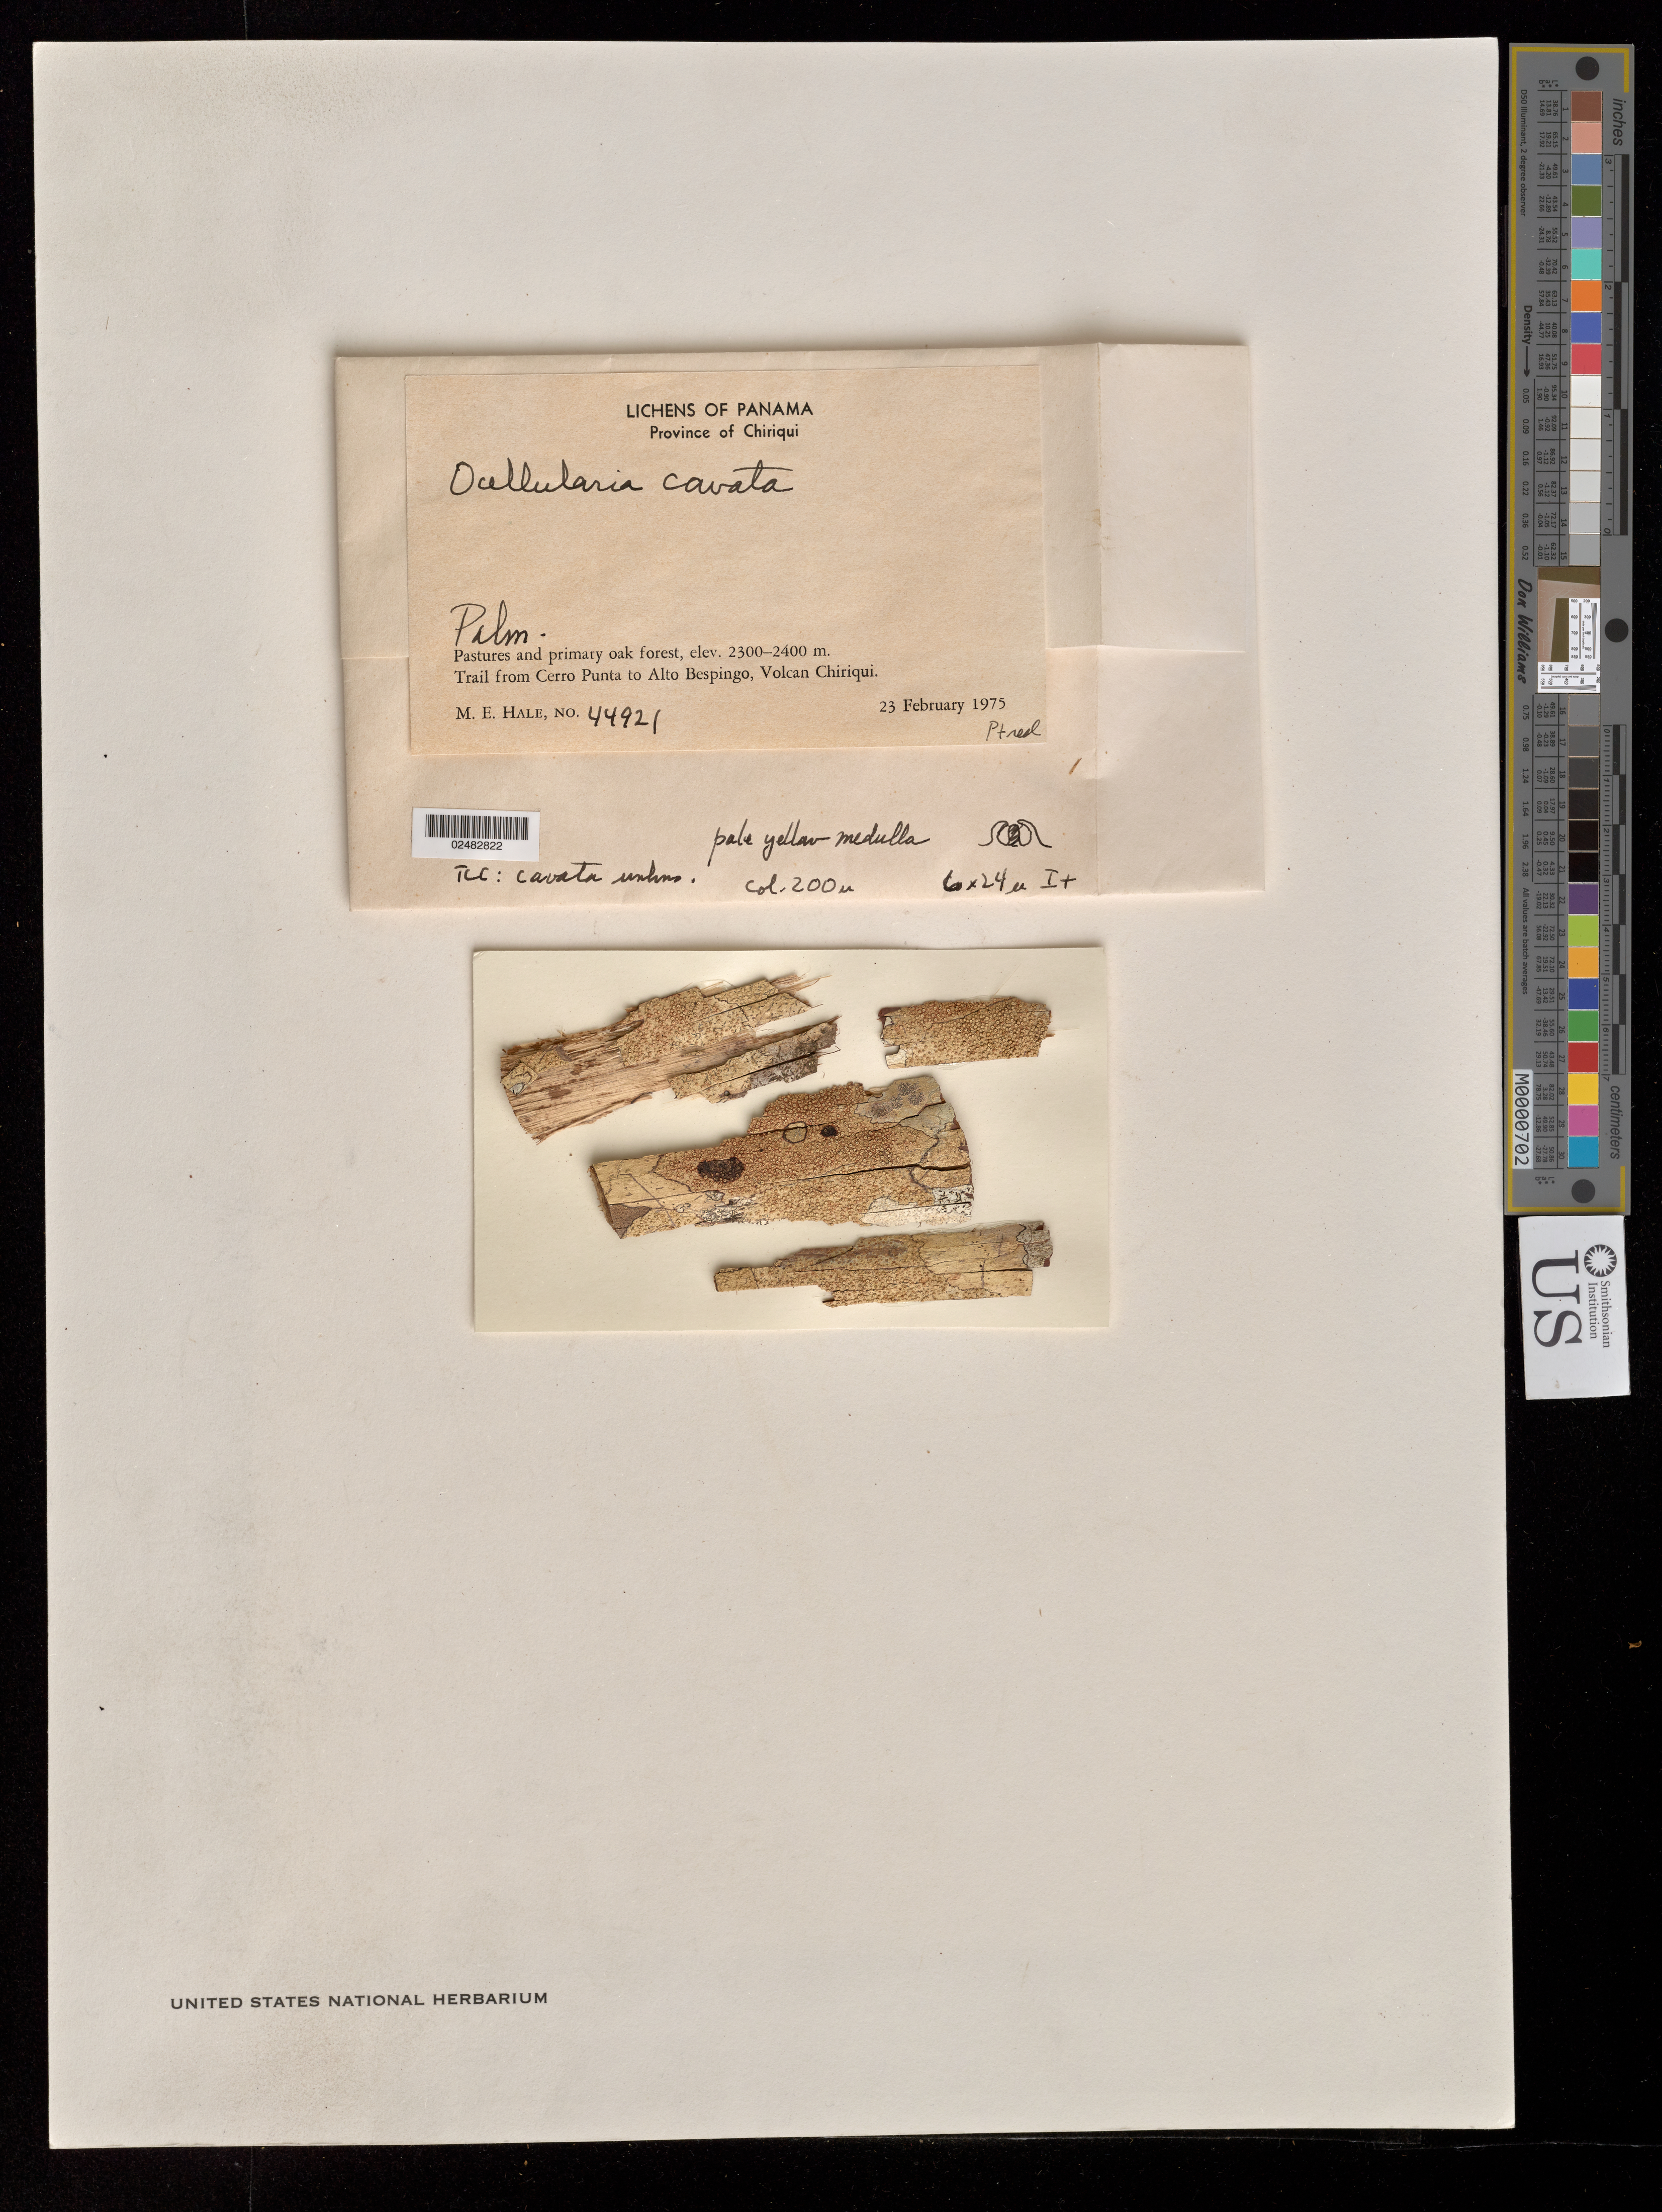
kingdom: Fungi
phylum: Ascomycota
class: Lecanoromycetes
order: Ostropales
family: Graphidaceae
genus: Ocellularia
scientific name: Ocellularia cavata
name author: (Ach.) Müll. Arg.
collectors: M. Hale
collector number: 44921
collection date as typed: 23 Feb 1975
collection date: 1975-02-23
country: Panama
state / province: Chiriquí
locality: Trail from Cerro Punta to Alto Bespingo, Volcan Chiriquí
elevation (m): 2300